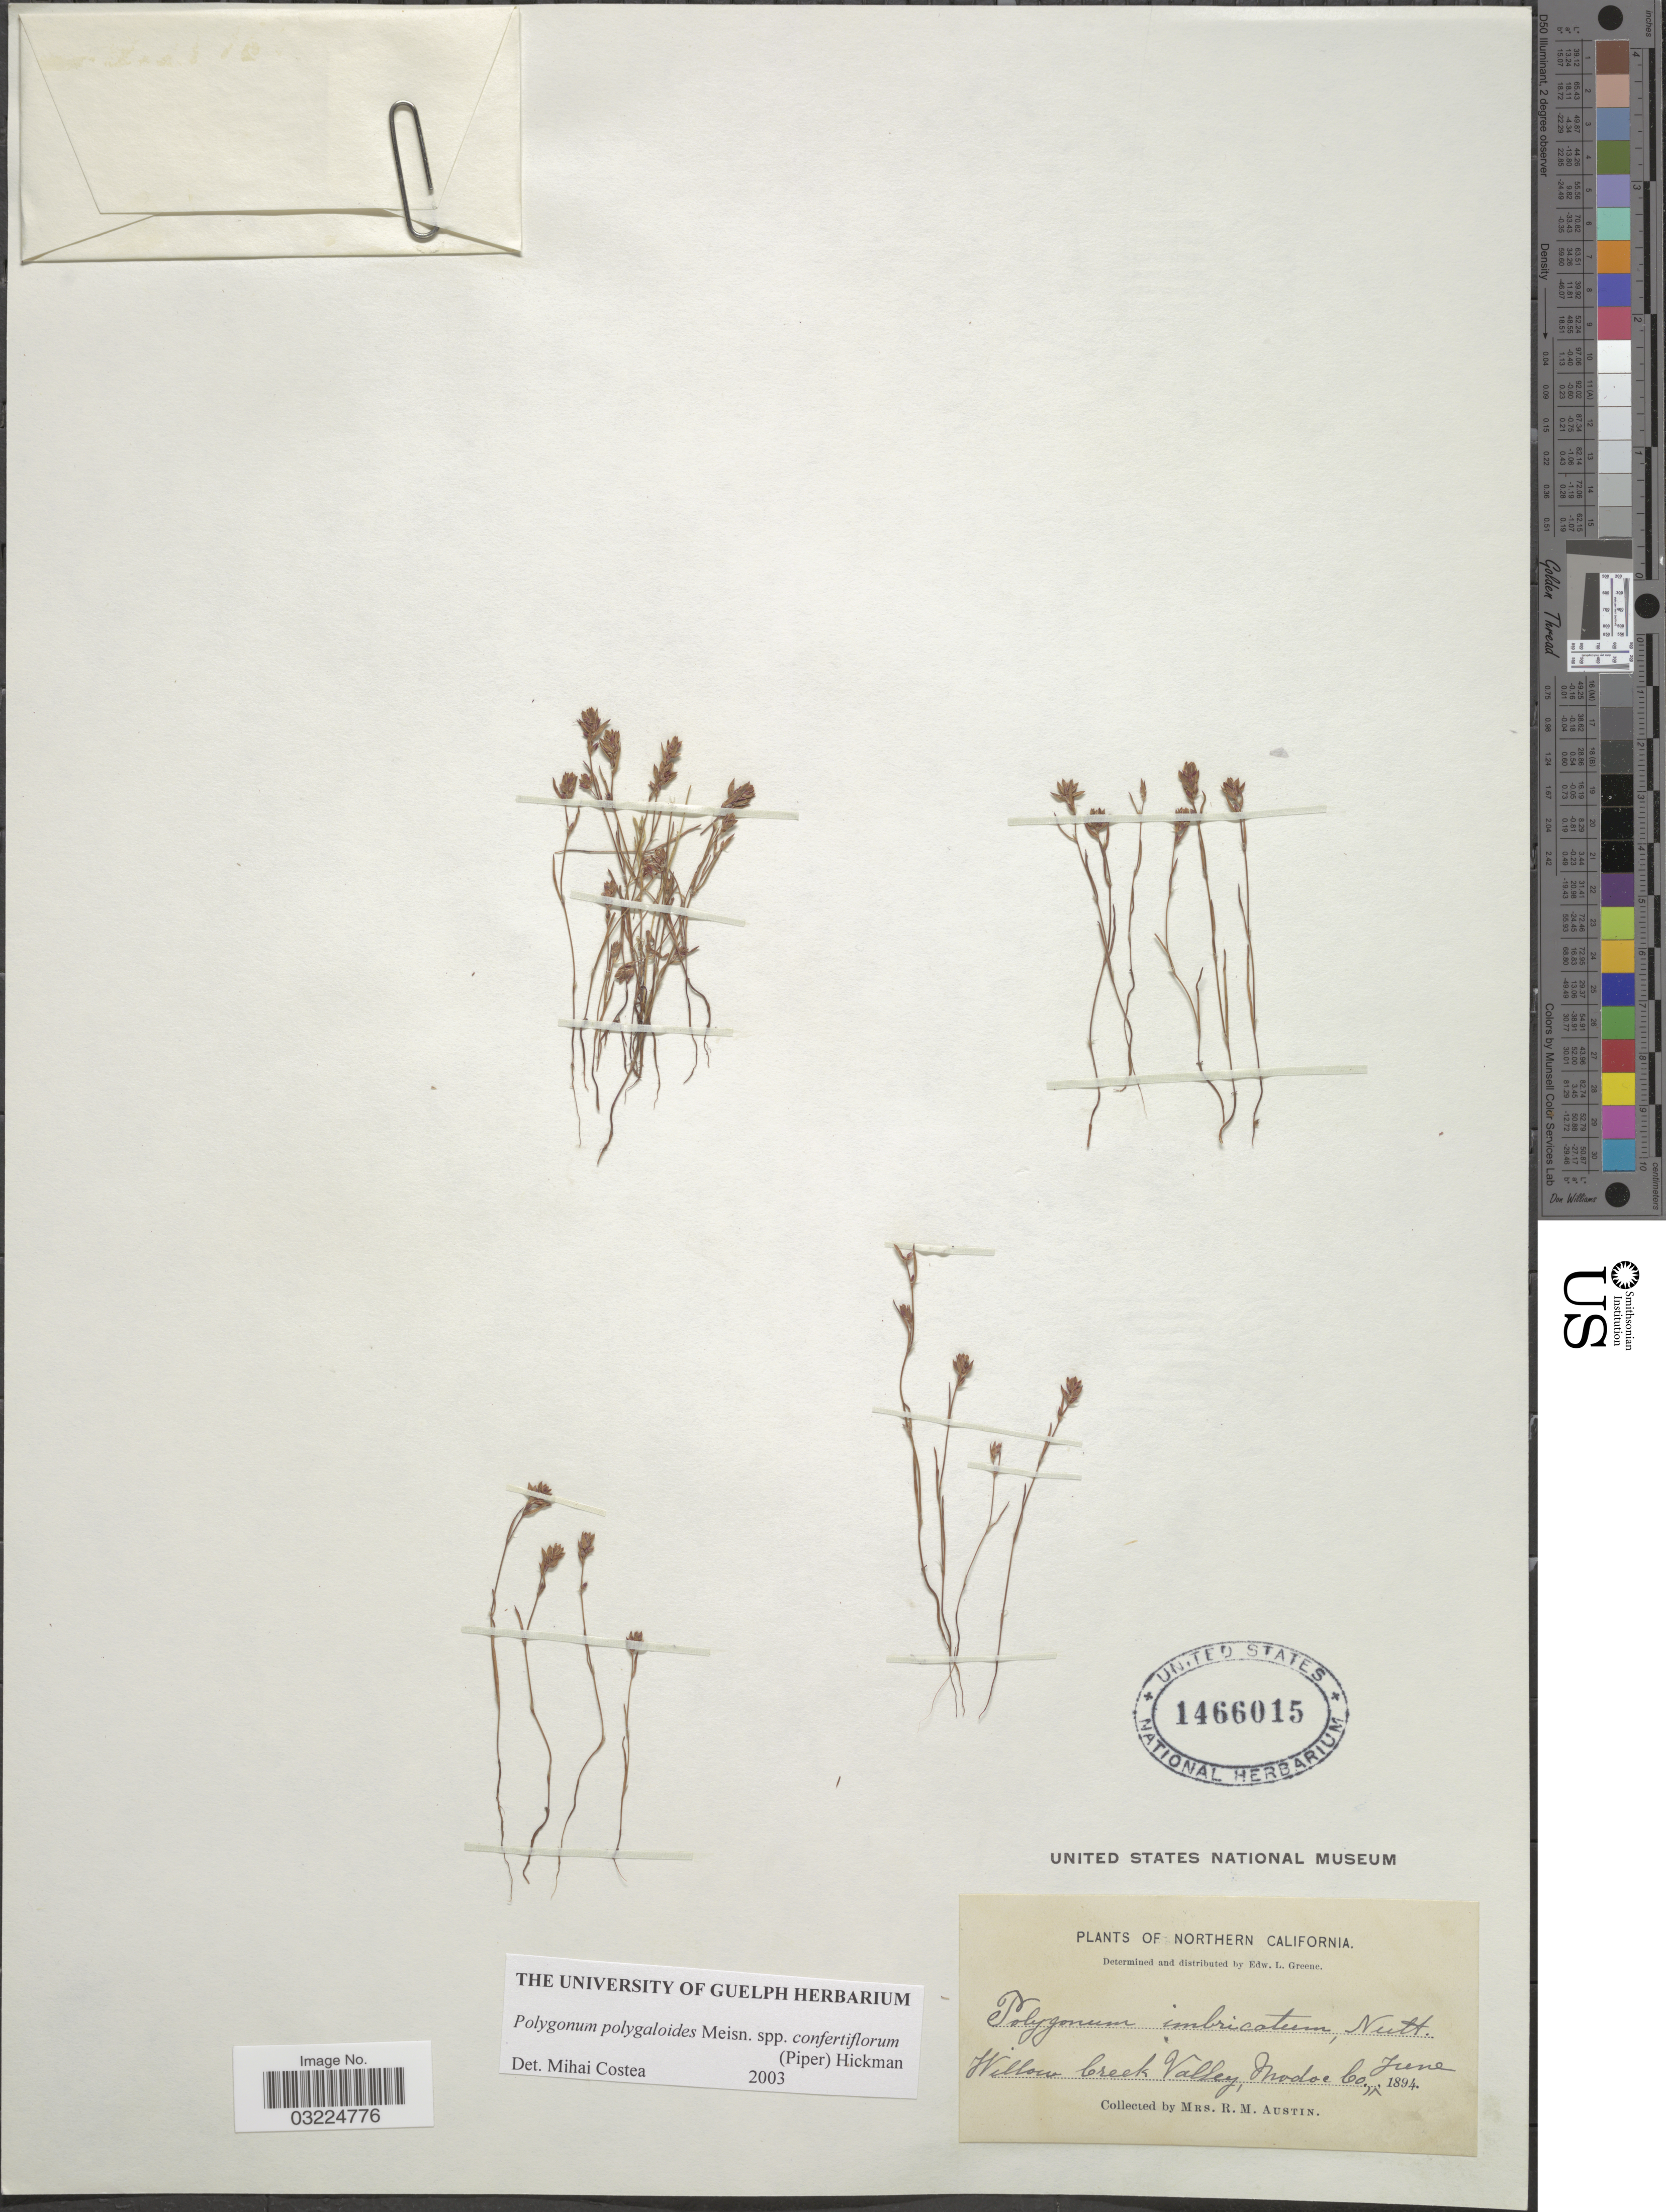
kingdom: Plantae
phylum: Tracheophyta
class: Magnoliopsida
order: Caryophyllales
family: Polygonaceae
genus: Polygonum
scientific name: Polygonum polygaloides subsp. confertiflorum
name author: (Nutt. ex Piper) Hickman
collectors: R. Austin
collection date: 1894-06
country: United States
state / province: California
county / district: Modoc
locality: Northern California. Willow Creek Valley, Modoc Co.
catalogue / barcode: US 1466015